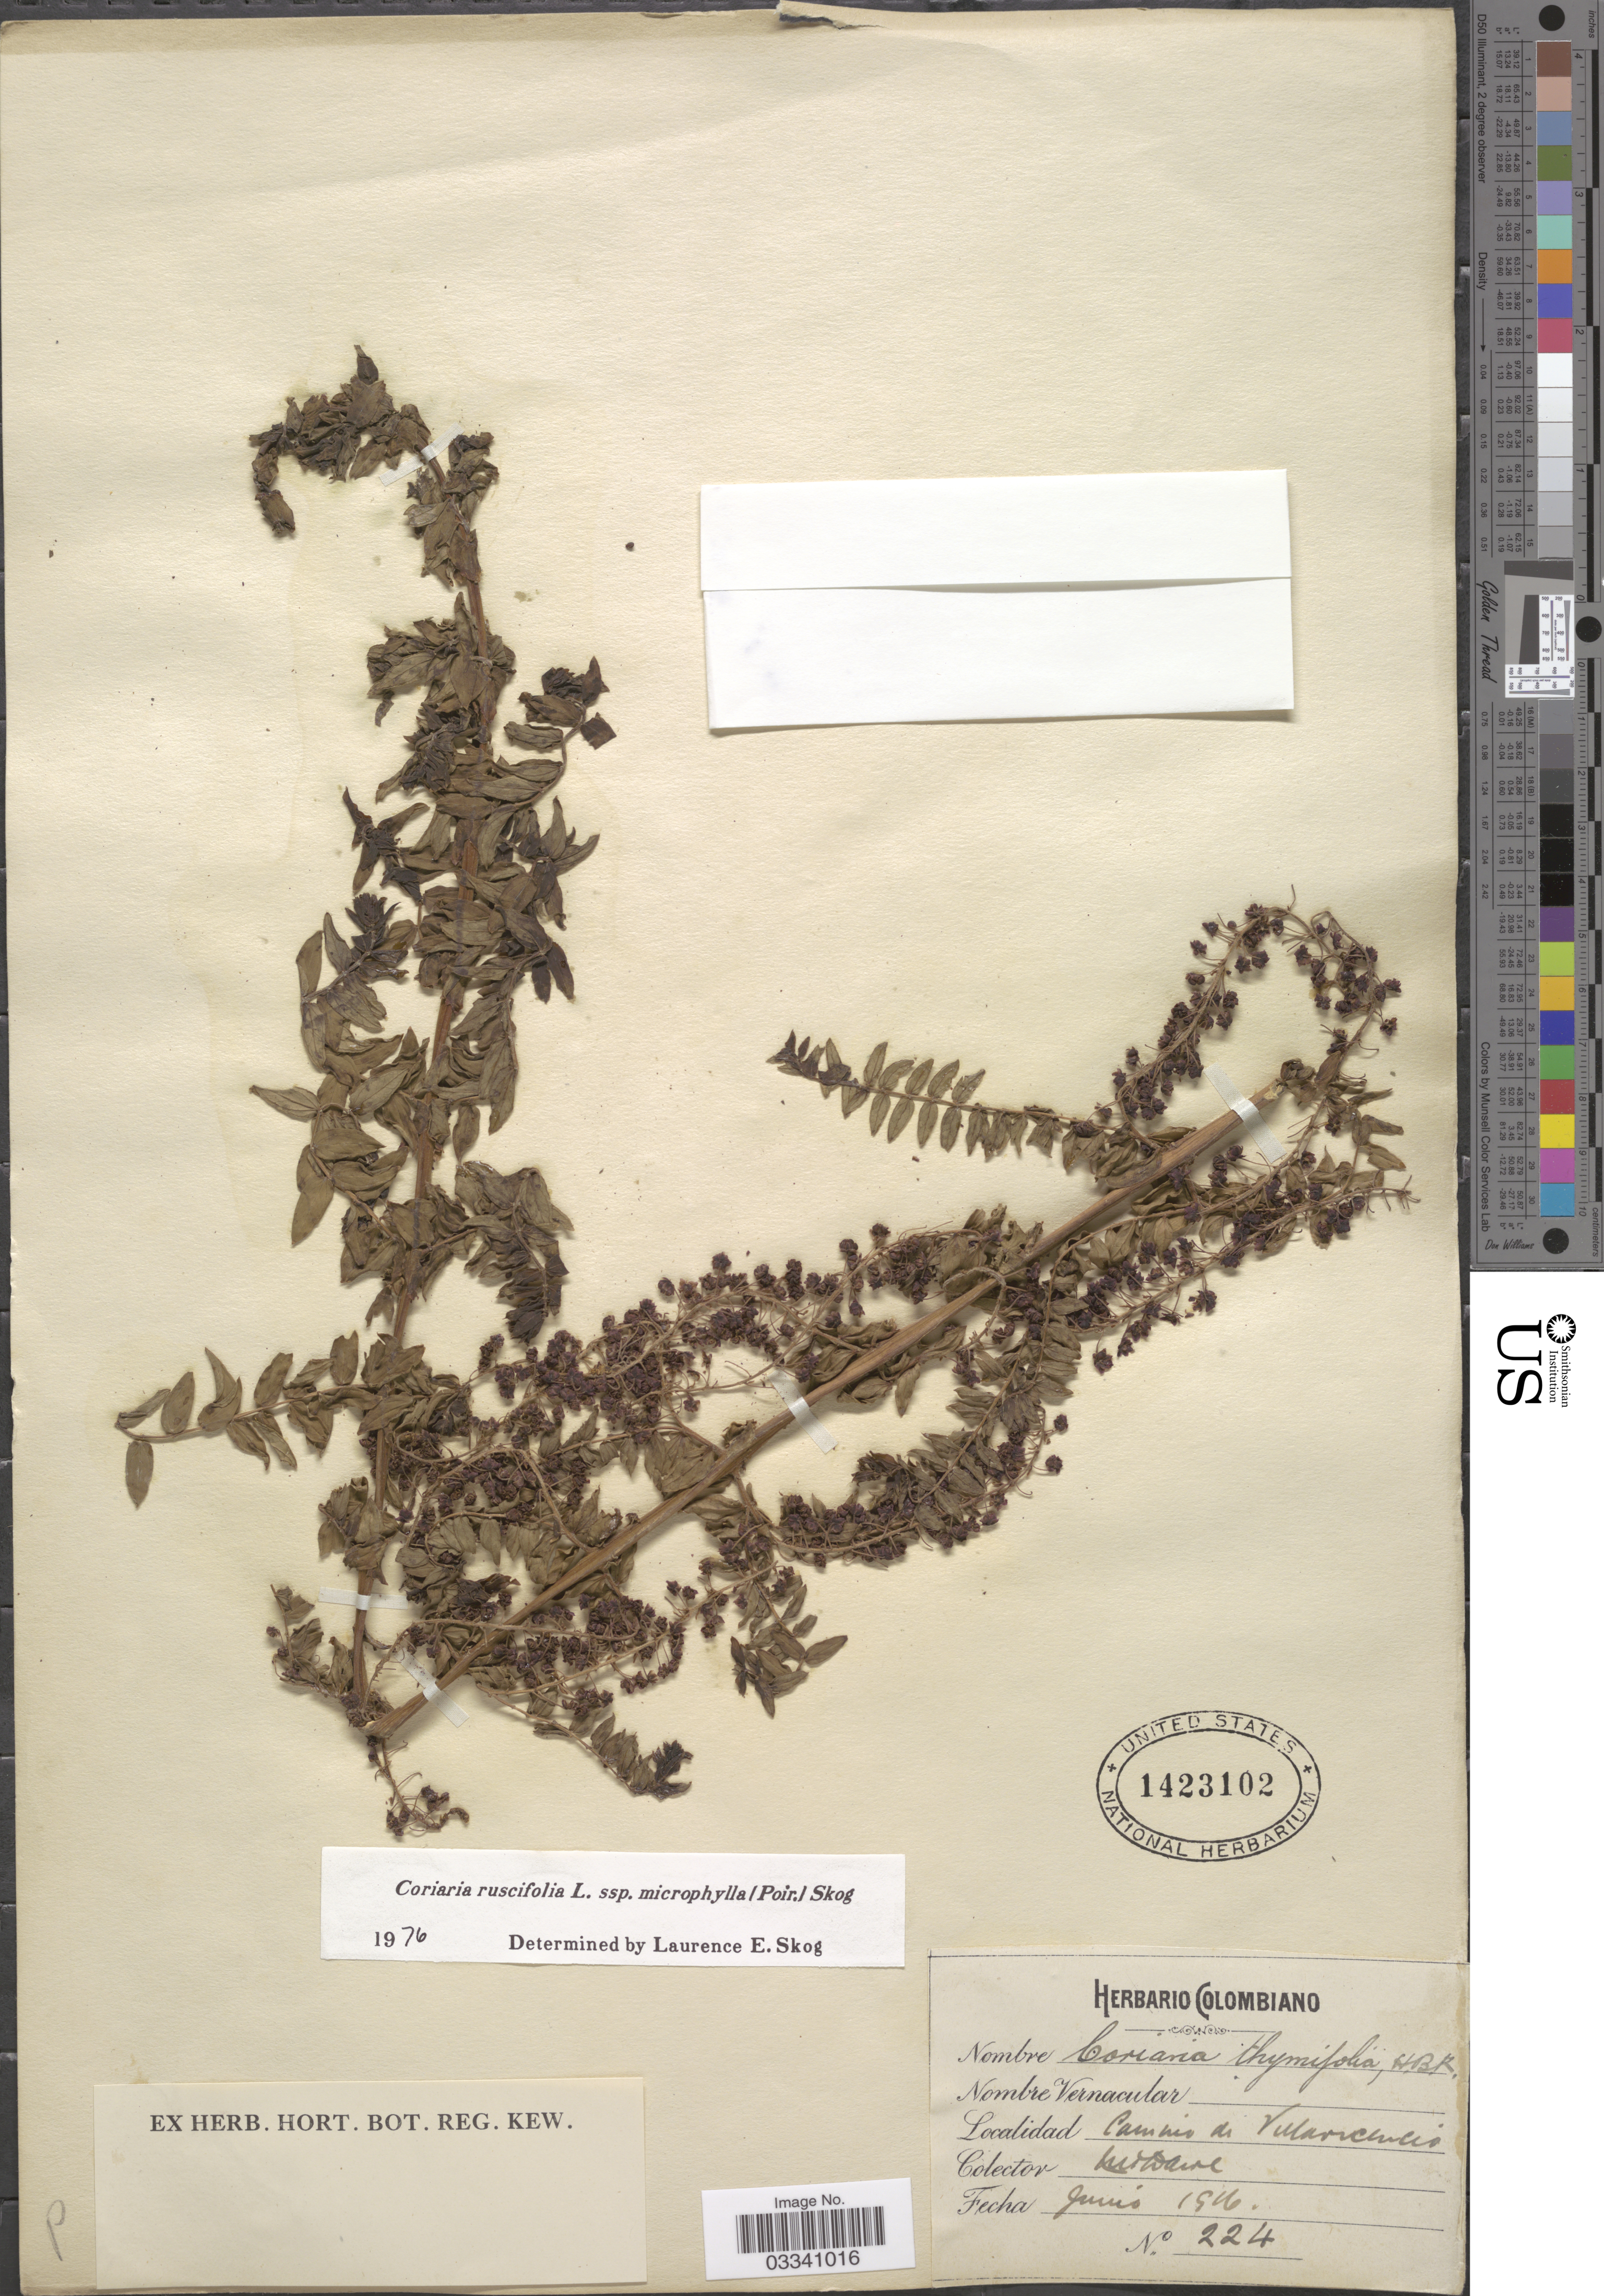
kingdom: Plantae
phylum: Tracheophyta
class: Magnoliopsida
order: Cucurbitales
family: Coriariaceae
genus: Coriaria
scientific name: Coriaria ruscifolia subsp. microphylla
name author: (Poir.) L.E. Skog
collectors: M. T. Dawe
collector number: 224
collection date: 1916-06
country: Colombia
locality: Camino de Villavicencio.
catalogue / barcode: US 1423102